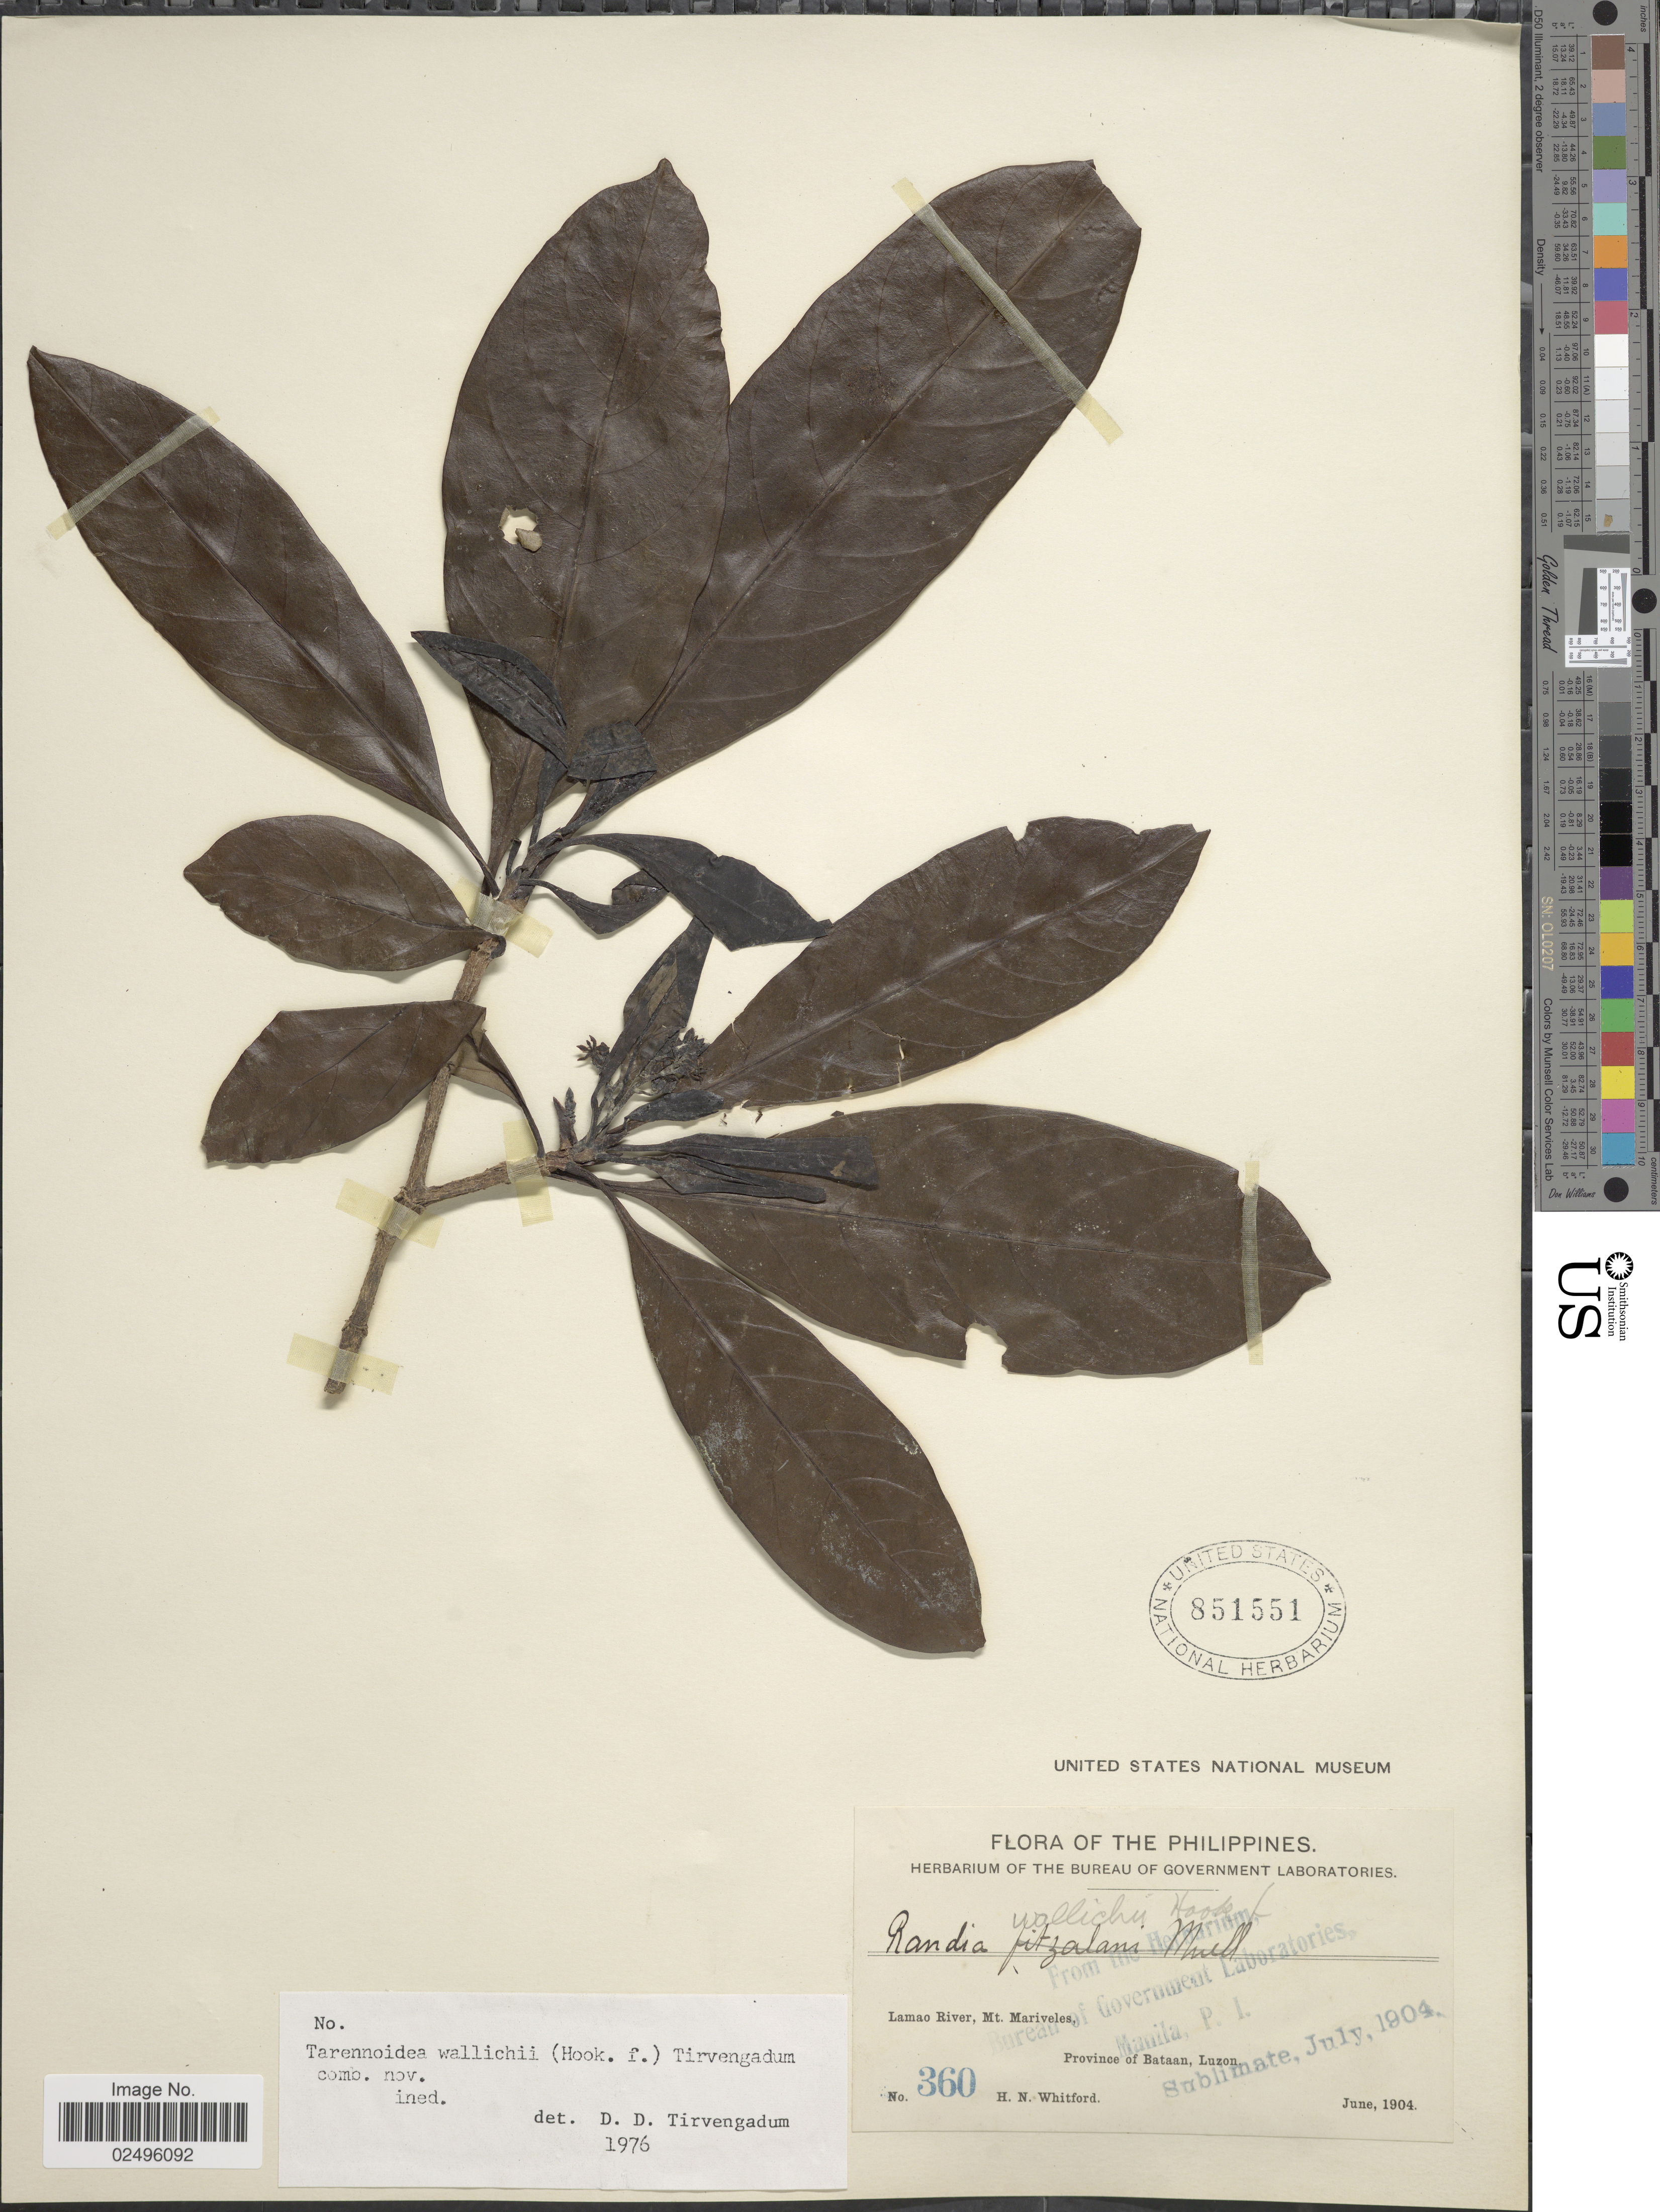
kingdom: Plantae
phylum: Tracheophyta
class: Magnoliopsida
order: Gentianales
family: Rubiaceae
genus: Tarennoidea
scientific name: Tarennoidea wallichii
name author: (Hook. f.) Tirveng. & Sastre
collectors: H. N. Whitford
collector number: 360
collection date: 1904-06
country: Philippines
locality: Lamao River, Mt. Mariveles, Province of Bataan, Luzon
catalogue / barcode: US 851551